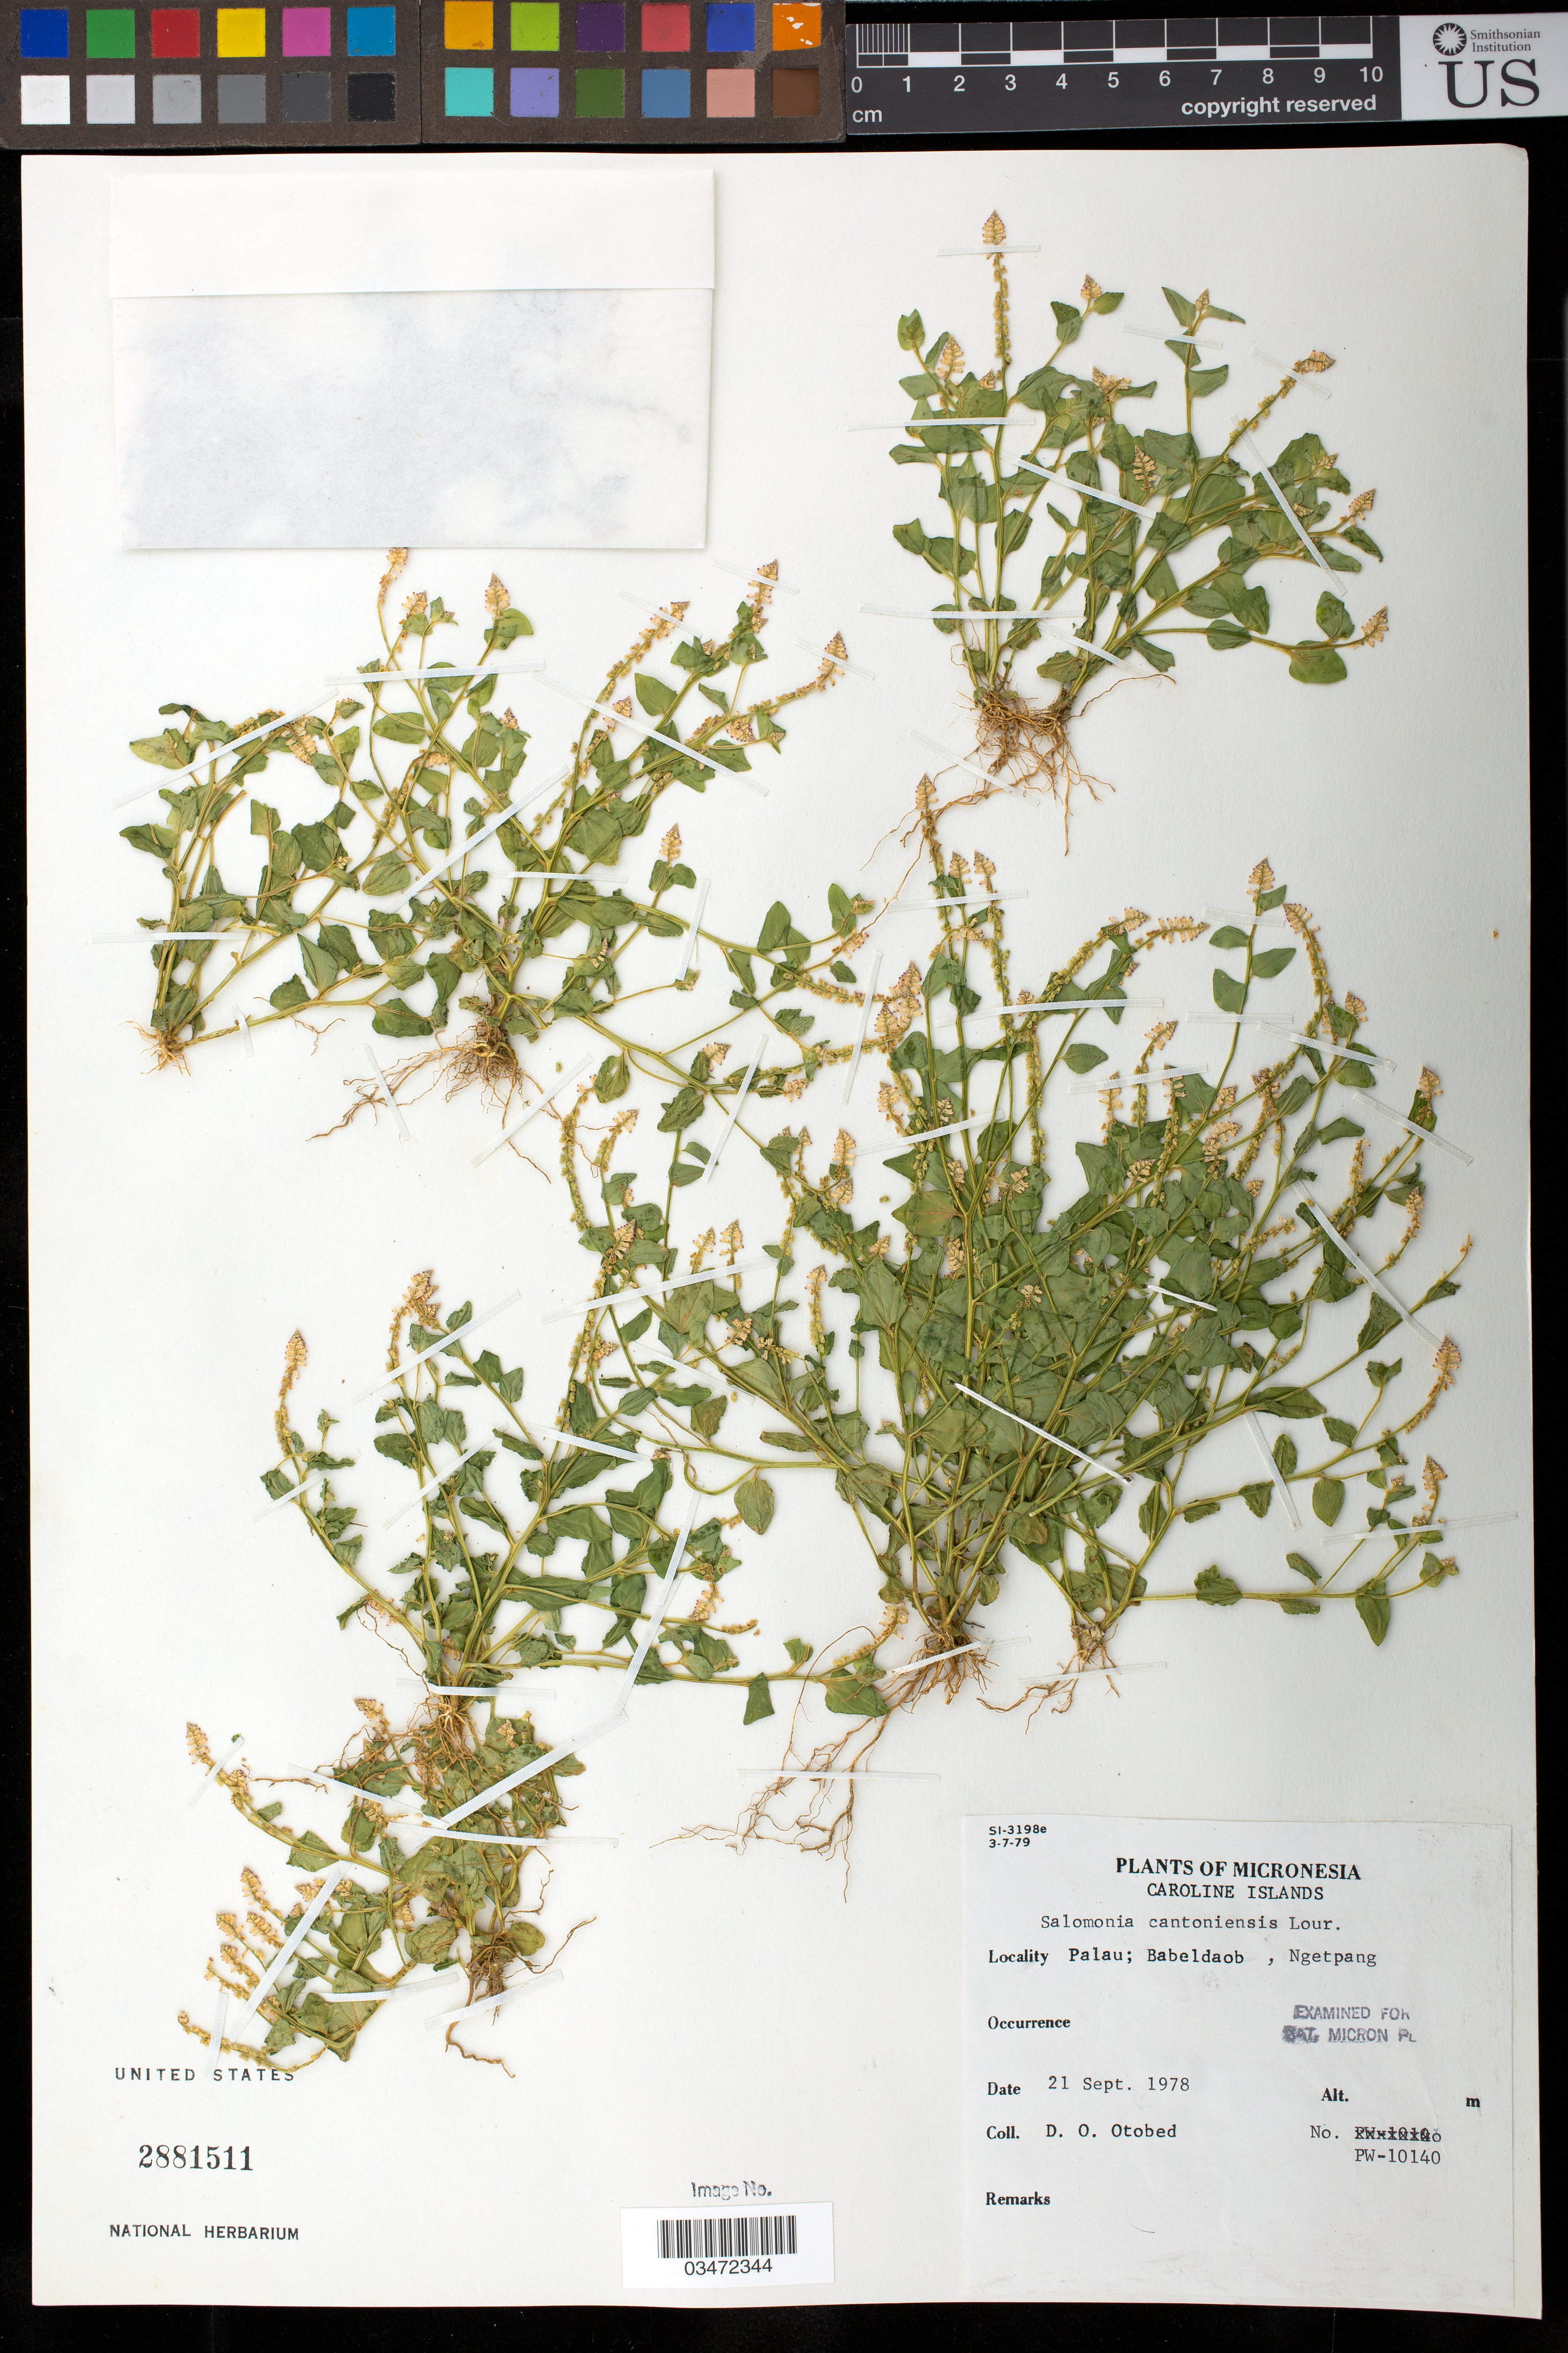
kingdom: Plantae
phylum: Tracheophyta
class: Magnoliopsida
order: Fabales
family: Polygalaceae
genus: Salomonia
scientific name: Salomonia cantoniensis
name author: Lour.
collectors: D. O. Otobed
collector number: PW-10140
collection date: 1978-09-21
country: Palau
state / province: Ngatpang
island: Babeldaob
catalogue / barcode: US 2881511